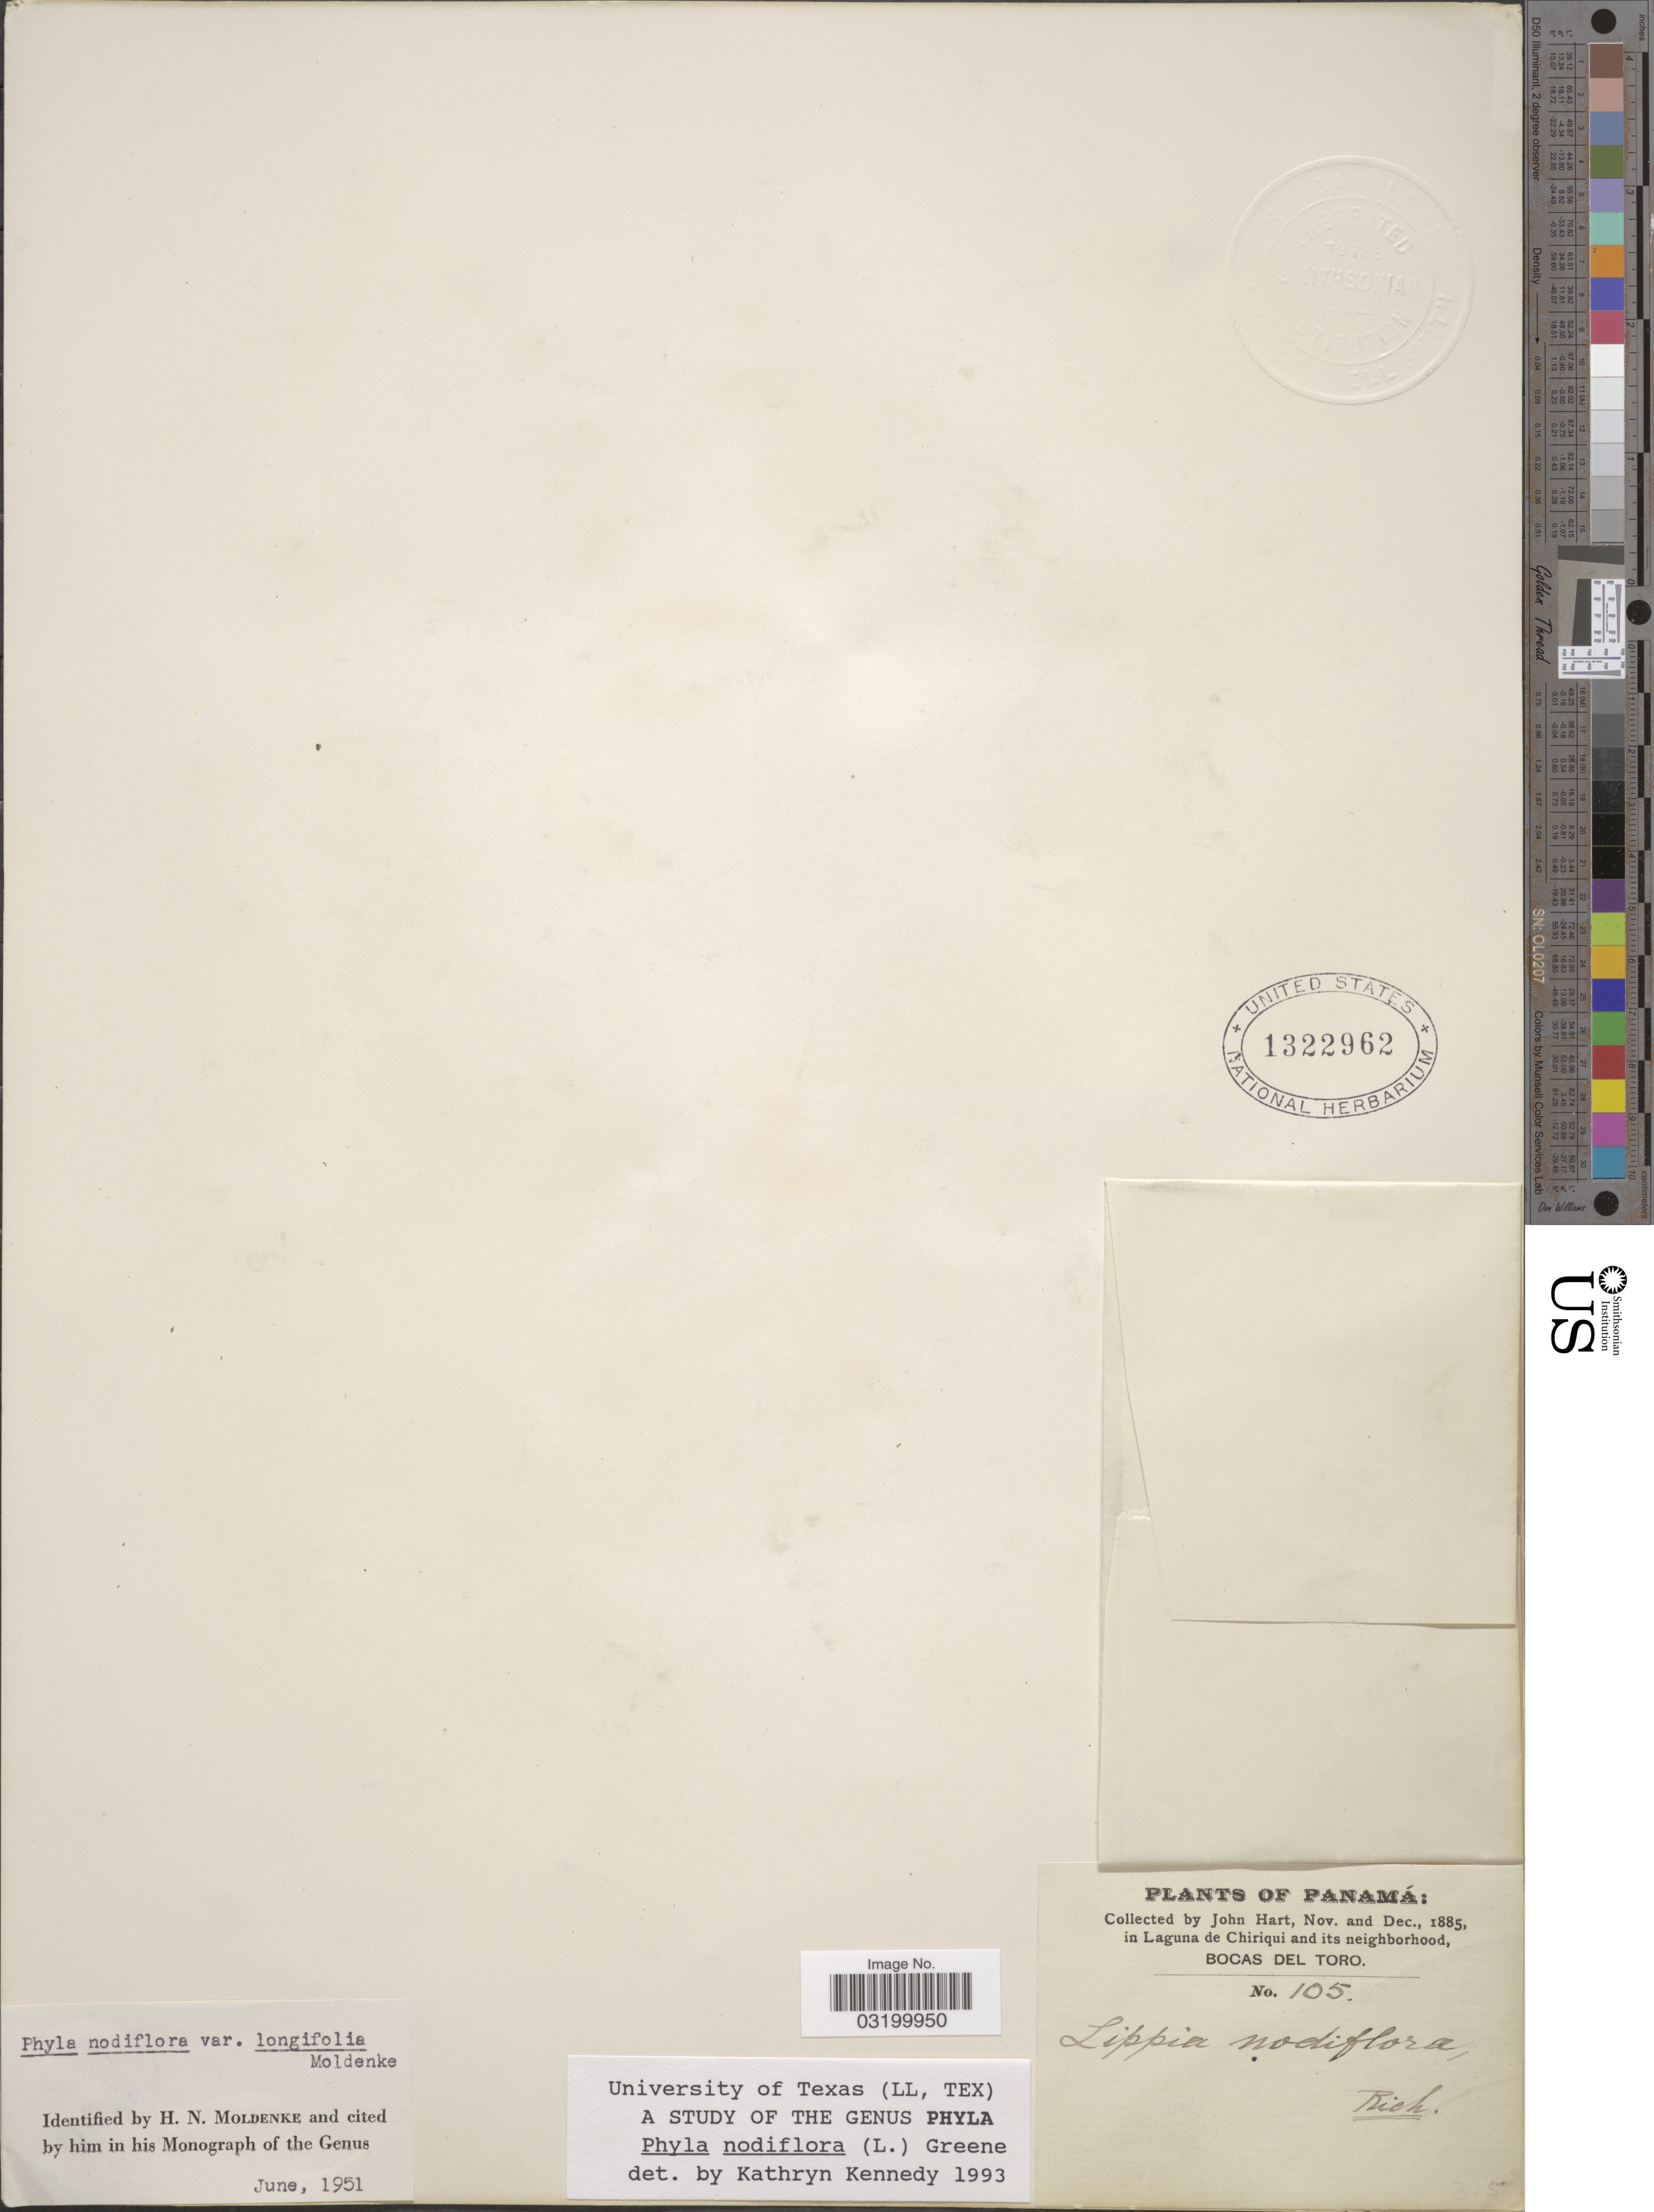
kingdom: Plantae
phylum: Tracheophyta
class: Magnoliopsida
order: Lamiales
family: Verbenaceae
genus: Phyla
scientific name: Phyla nodiflora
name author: (L.) Greene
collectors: J. H. Hart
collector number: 105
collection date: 1885-11/1885-12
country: Panama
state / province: Bocas del Toro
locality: In Laguna de Chiriqui and its neighborhood.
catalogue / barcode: US 1322962